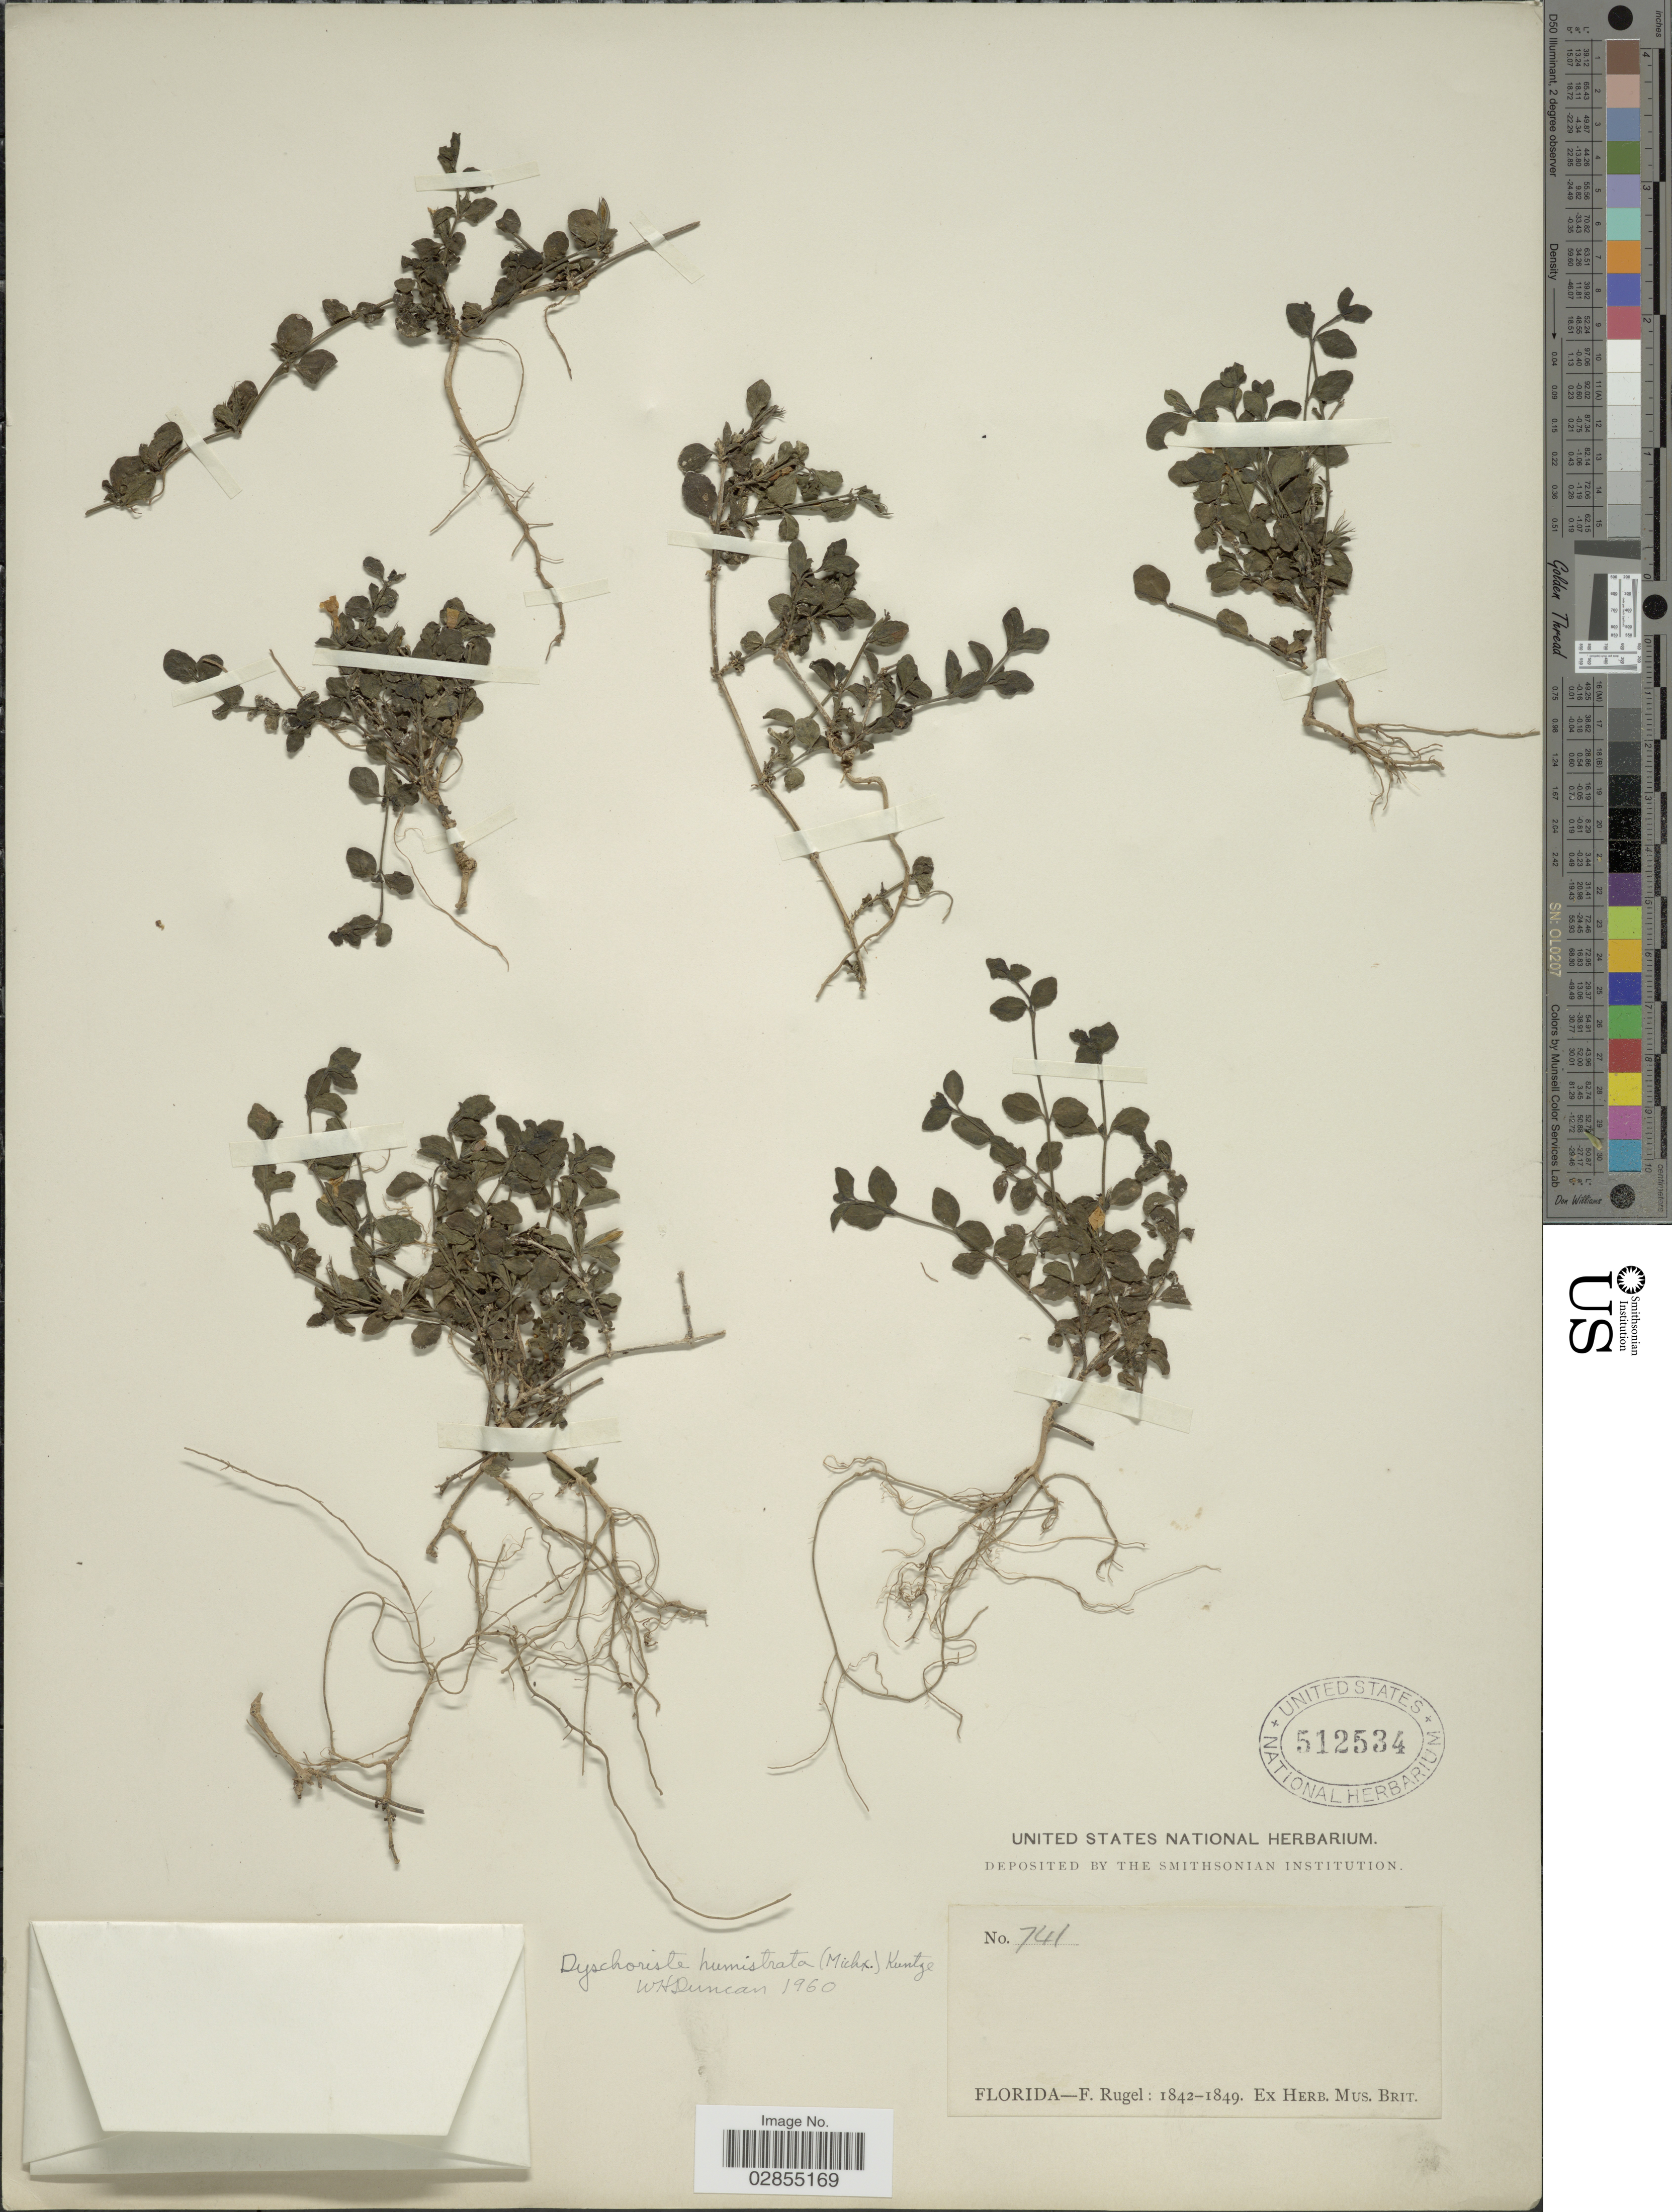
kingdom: Plantae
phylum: Tracheophyta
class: Magnoliopsida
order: Lamiales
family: Acanthaceae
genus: Dyschoriste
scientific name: Dyschoriste humistrata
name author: (Shuttlew. ex Nees) Kuntze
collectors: F. Rugel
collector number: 741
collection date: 1842/1849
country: United States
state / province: Florida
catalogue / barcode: US 512534